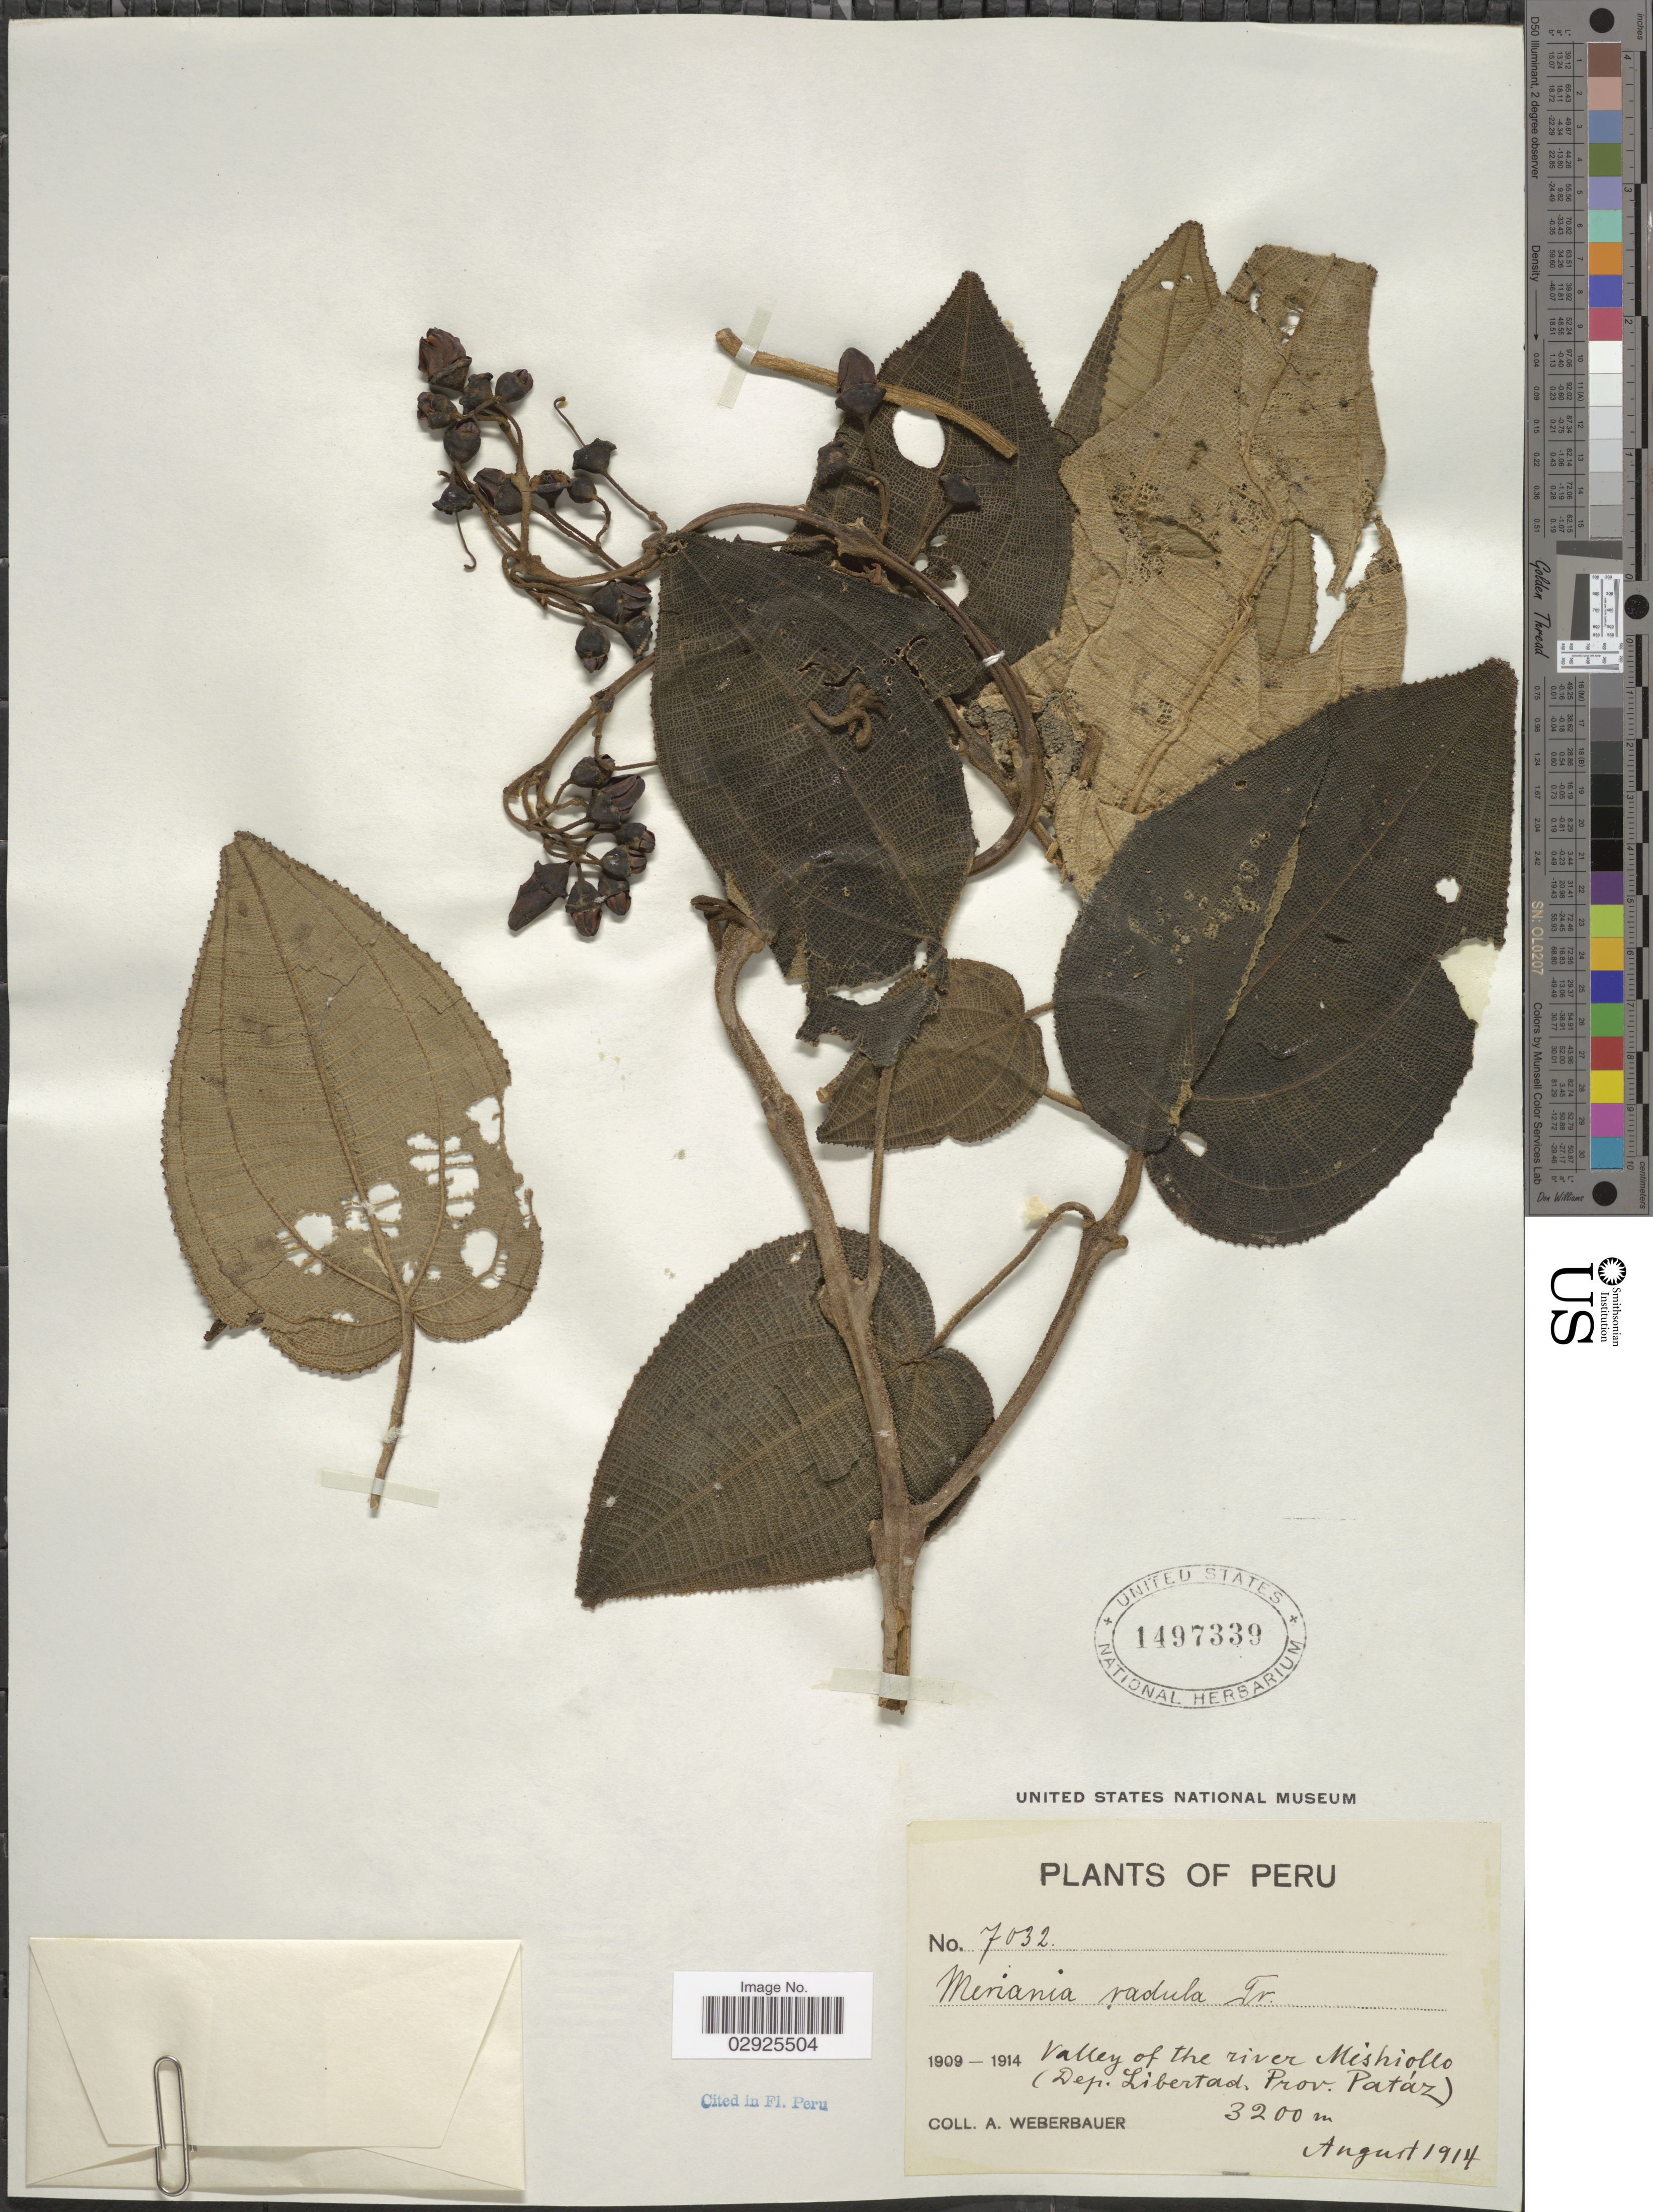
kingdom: Plantae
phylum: Tracheophyta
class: Magnoliopsida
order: Myrtales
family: Melastomataceae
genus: Meriania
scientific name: Meriania radula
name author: (Benth.) Triana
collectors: A. Weberbauer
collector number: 7032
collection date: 1914-08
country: Peru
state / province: La Libertad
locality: Valley of the river Mishiollo (Dep. Libertad, Prov. Patáz).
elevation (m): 3200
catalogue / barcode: US 1497339